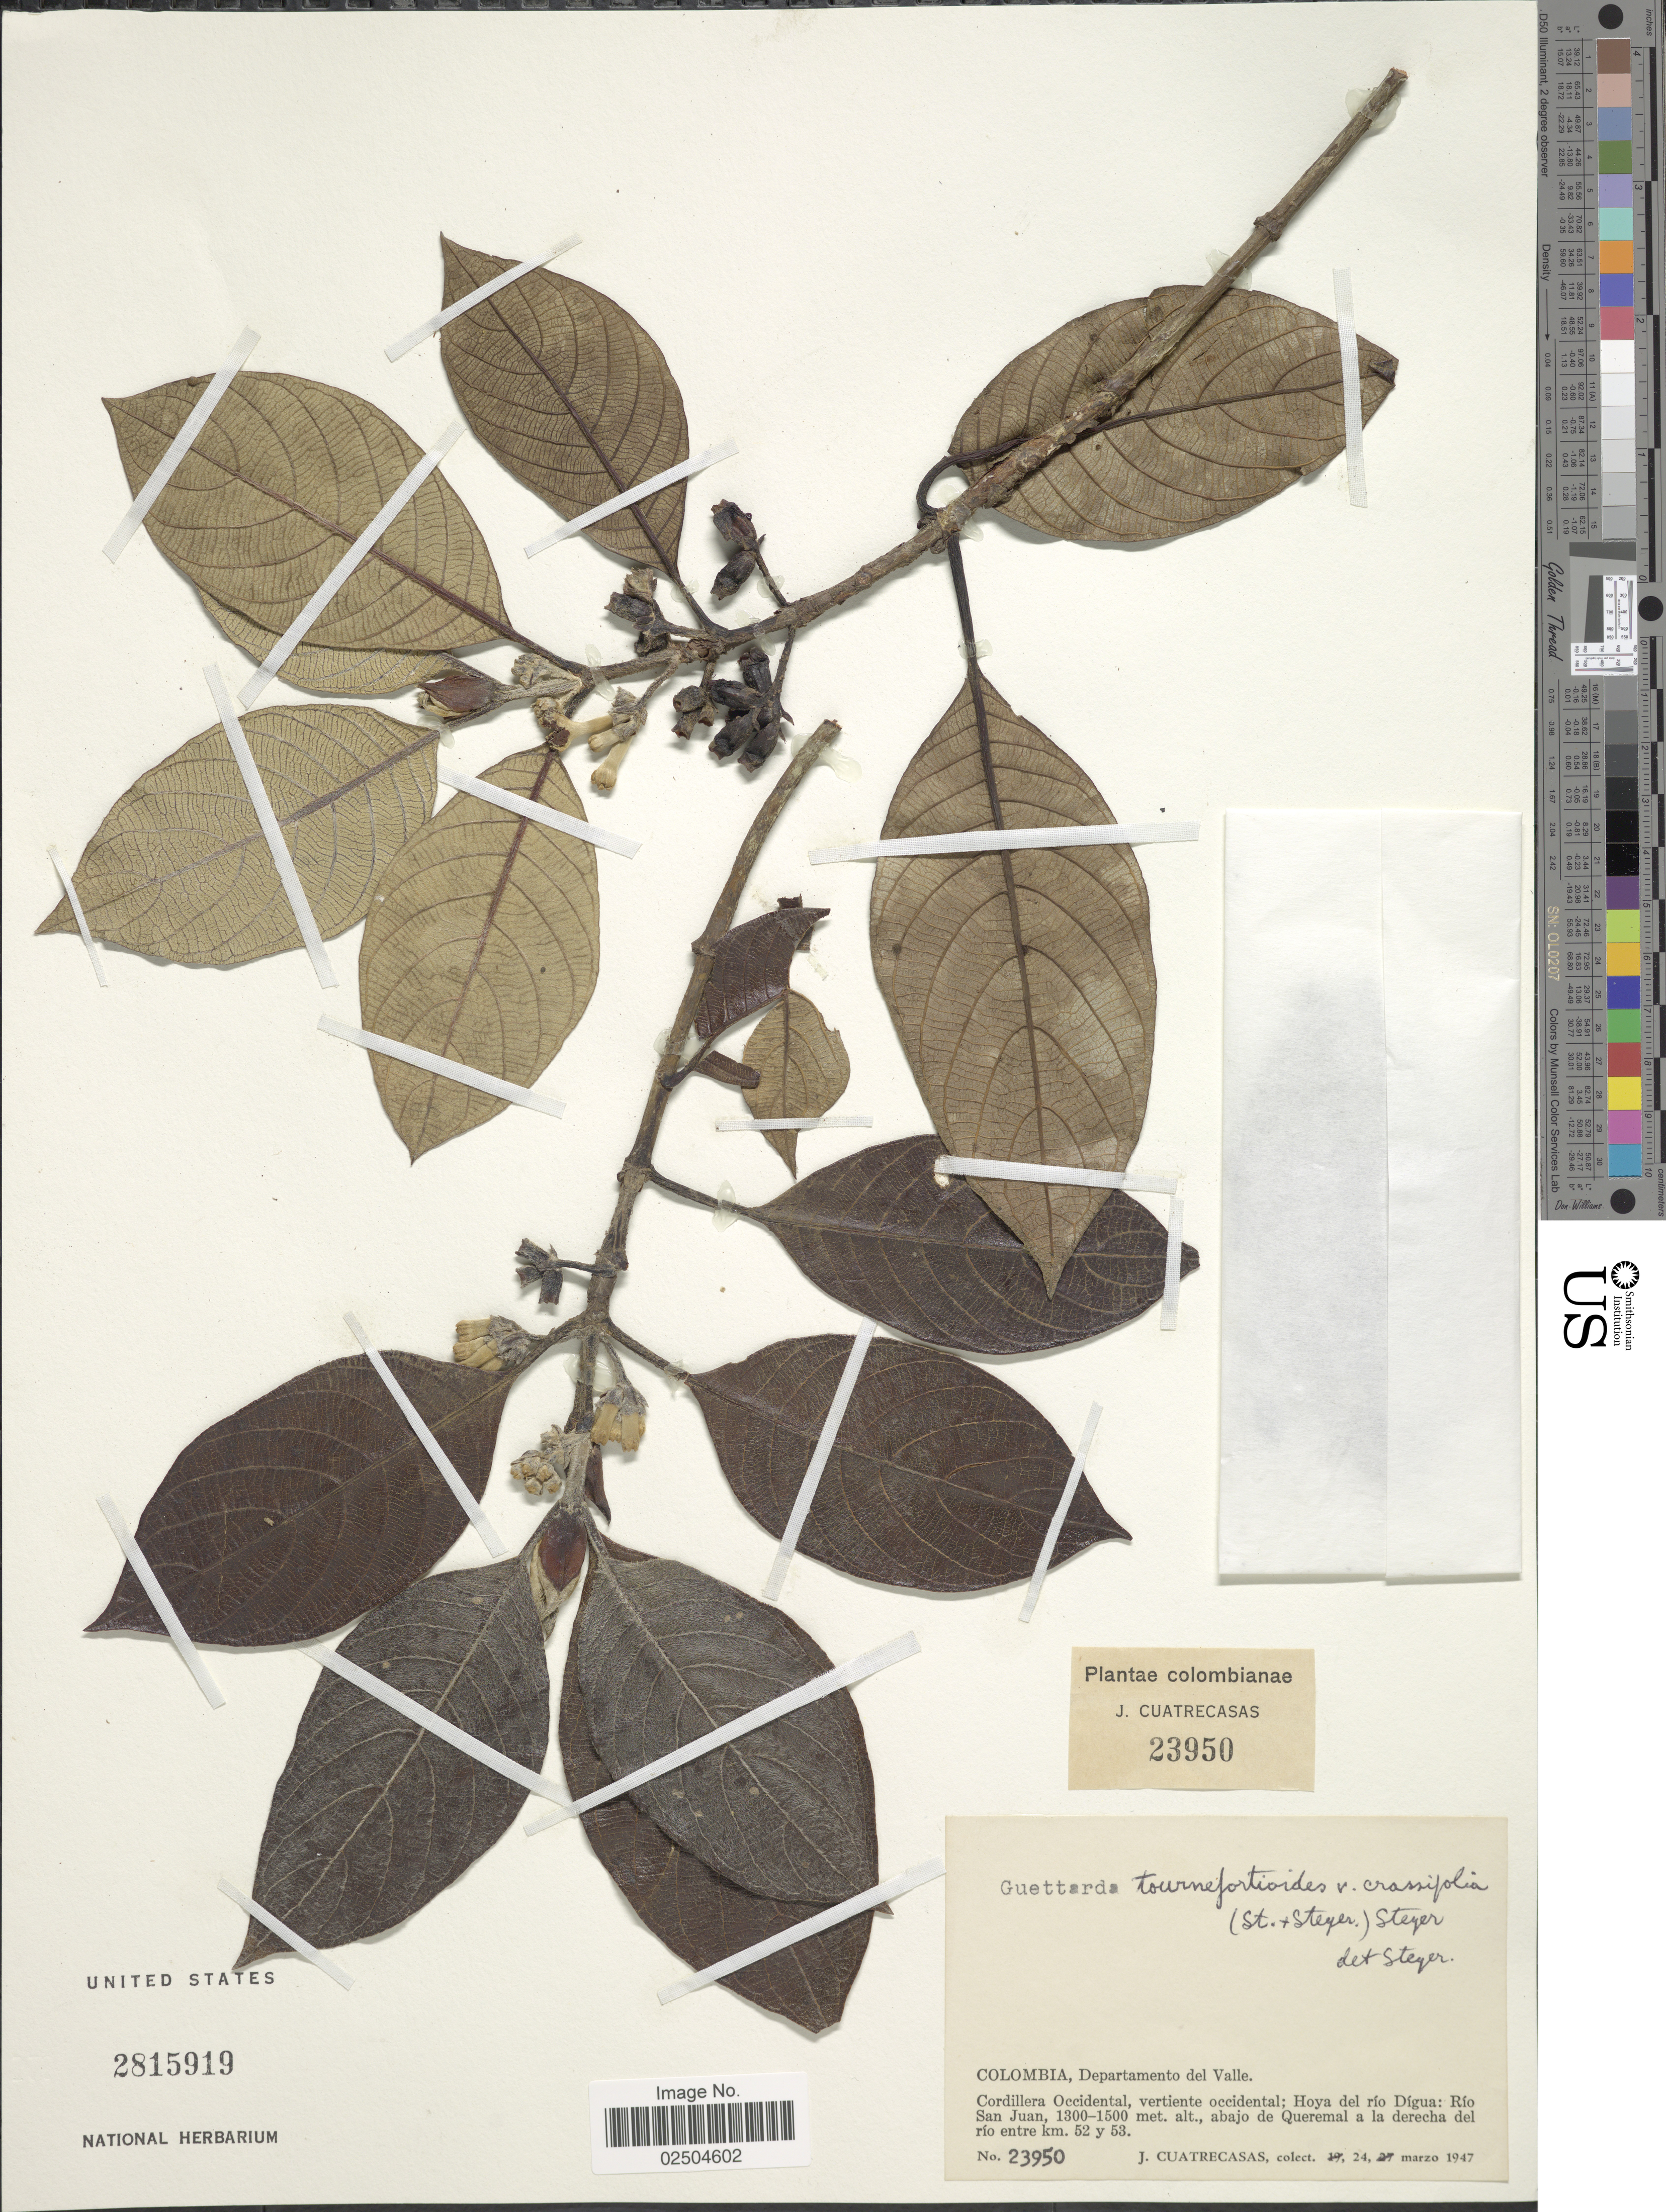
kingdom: Plantae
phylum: Tracheophyta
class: Magnoliopsida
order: Gentianales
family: Rubiaceae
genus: Guettarda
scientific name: Guettarda tournefortiopsis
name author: Standl.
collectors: J. Cuatrecasas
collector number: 23950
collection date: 1947-03-24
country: Colombia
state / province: Valle del Cauca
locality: Colombia, Departamento del Valle, Cordillera Occidental, vertiente occidental: Hoya del rio Digua: Rio San Juan,abajo de Queremal a la derecha del rio entre km 52 y 53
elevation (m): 1300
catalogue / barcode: US 2815919